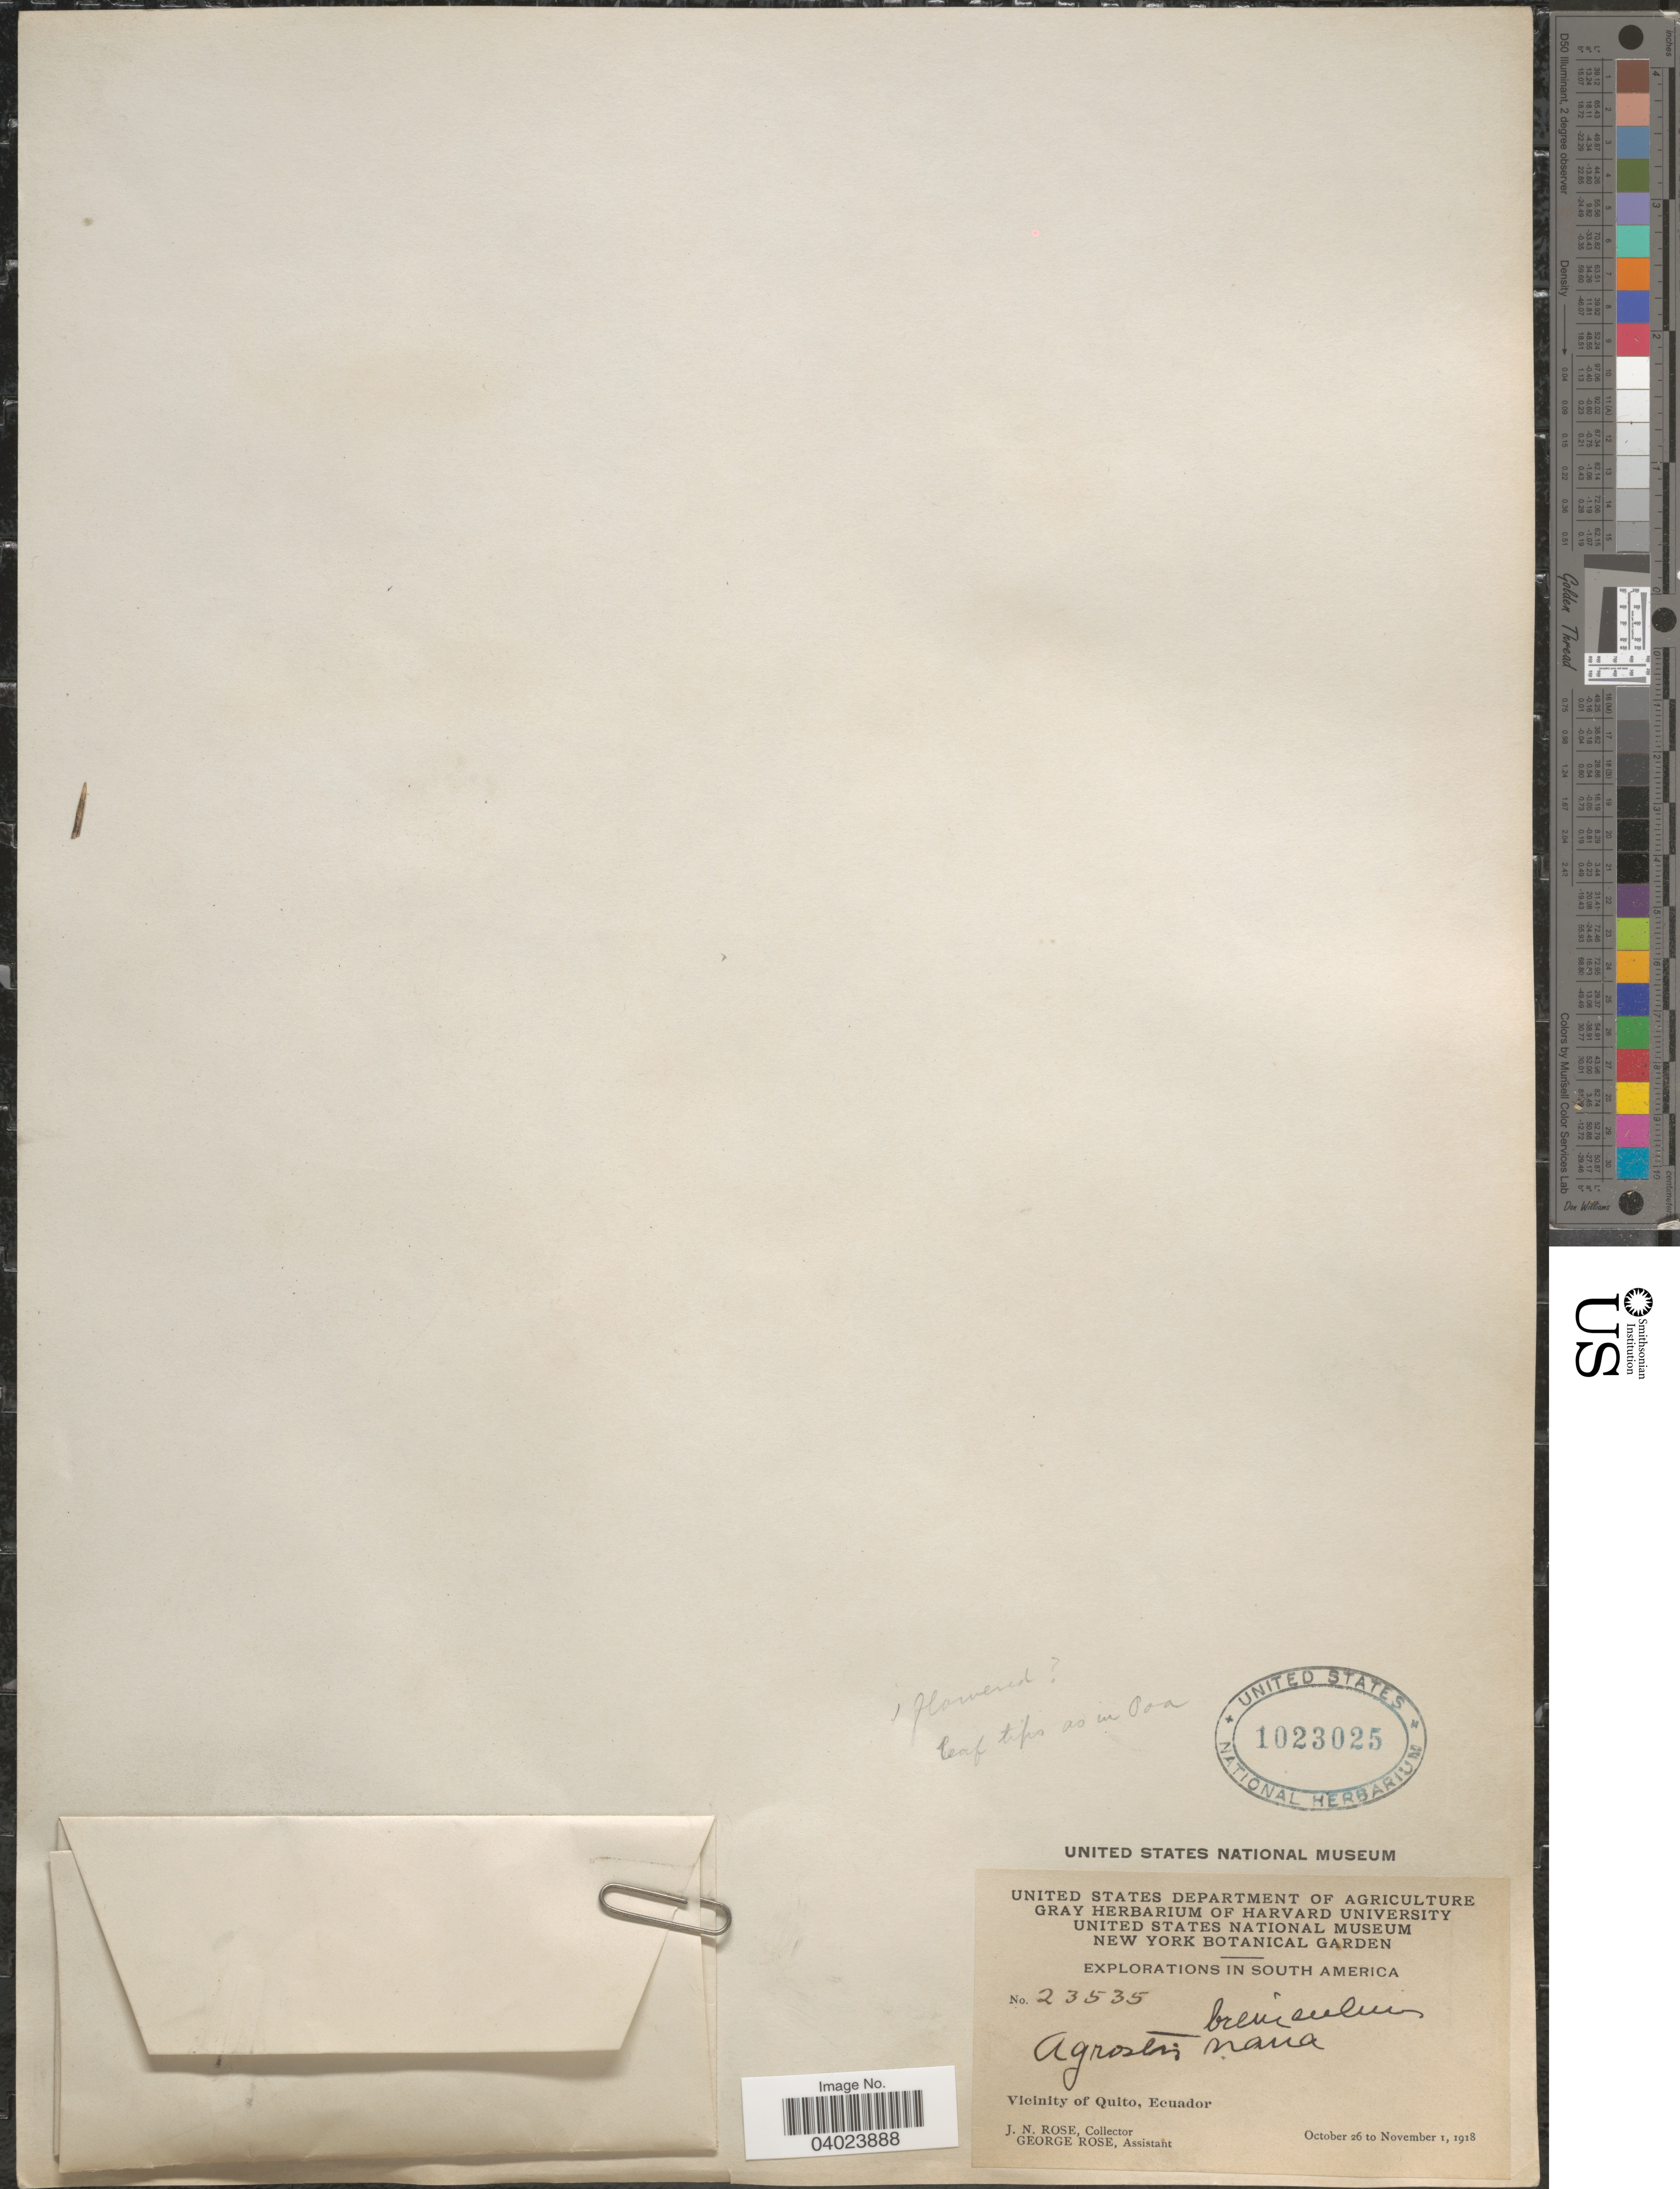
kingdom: Plantae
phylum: Tracheophyta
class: Liliopsida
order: Poales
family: Poaceae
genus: Agrostis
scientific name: Agrostis breviculmis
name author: Hitchc.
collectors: J. N. Rose & G. Rose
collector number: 23535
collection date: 1918-10-26/1918-11-01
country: Ecuador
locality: Vicinity of Quito.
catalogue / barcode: US 1023025